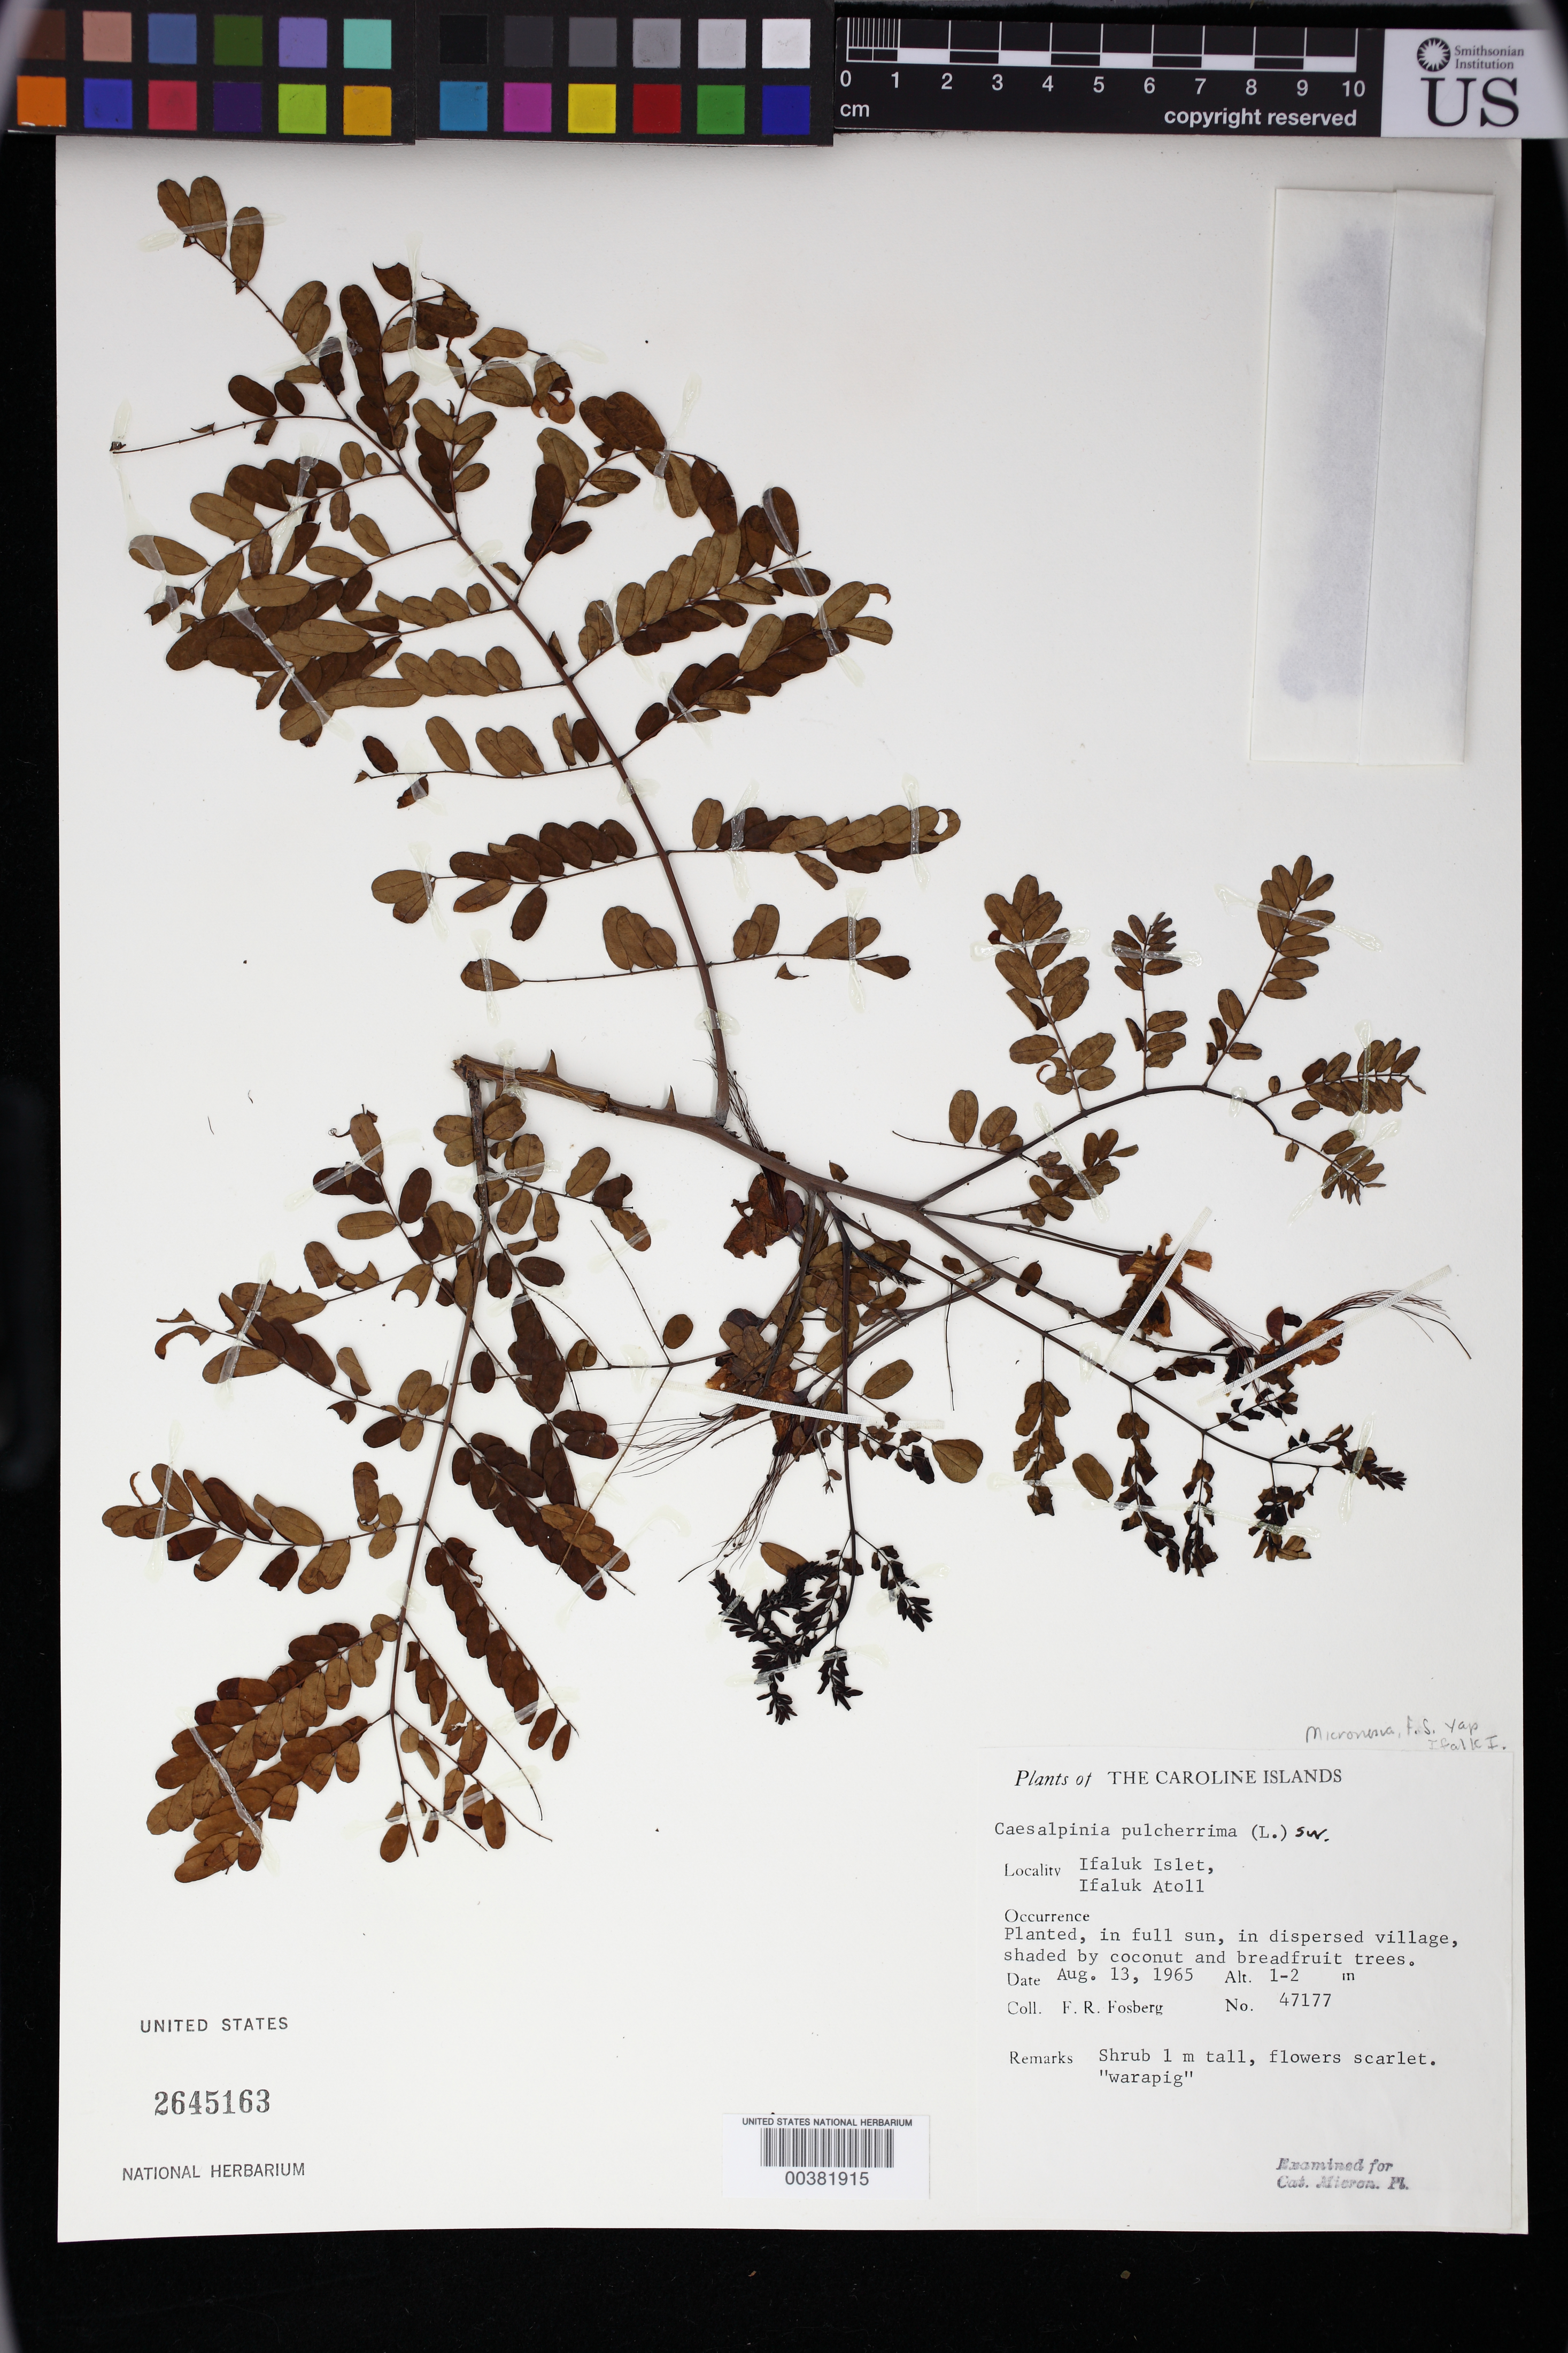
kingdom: Plantae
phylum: Tracheophyta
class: Magnoliopsida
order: Fabales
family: Fabaceae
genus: Caesalpinia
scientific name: Caesalpinia pulcherrima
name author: (L.) Sw.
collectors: F. R. Fosberg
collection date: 1946-08-19/1946-08-21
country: Micronesia, Federated States of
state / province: Kosrae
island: Lelu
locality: Lela (Lele) Harbor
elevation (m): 1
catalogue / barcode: US 2645163